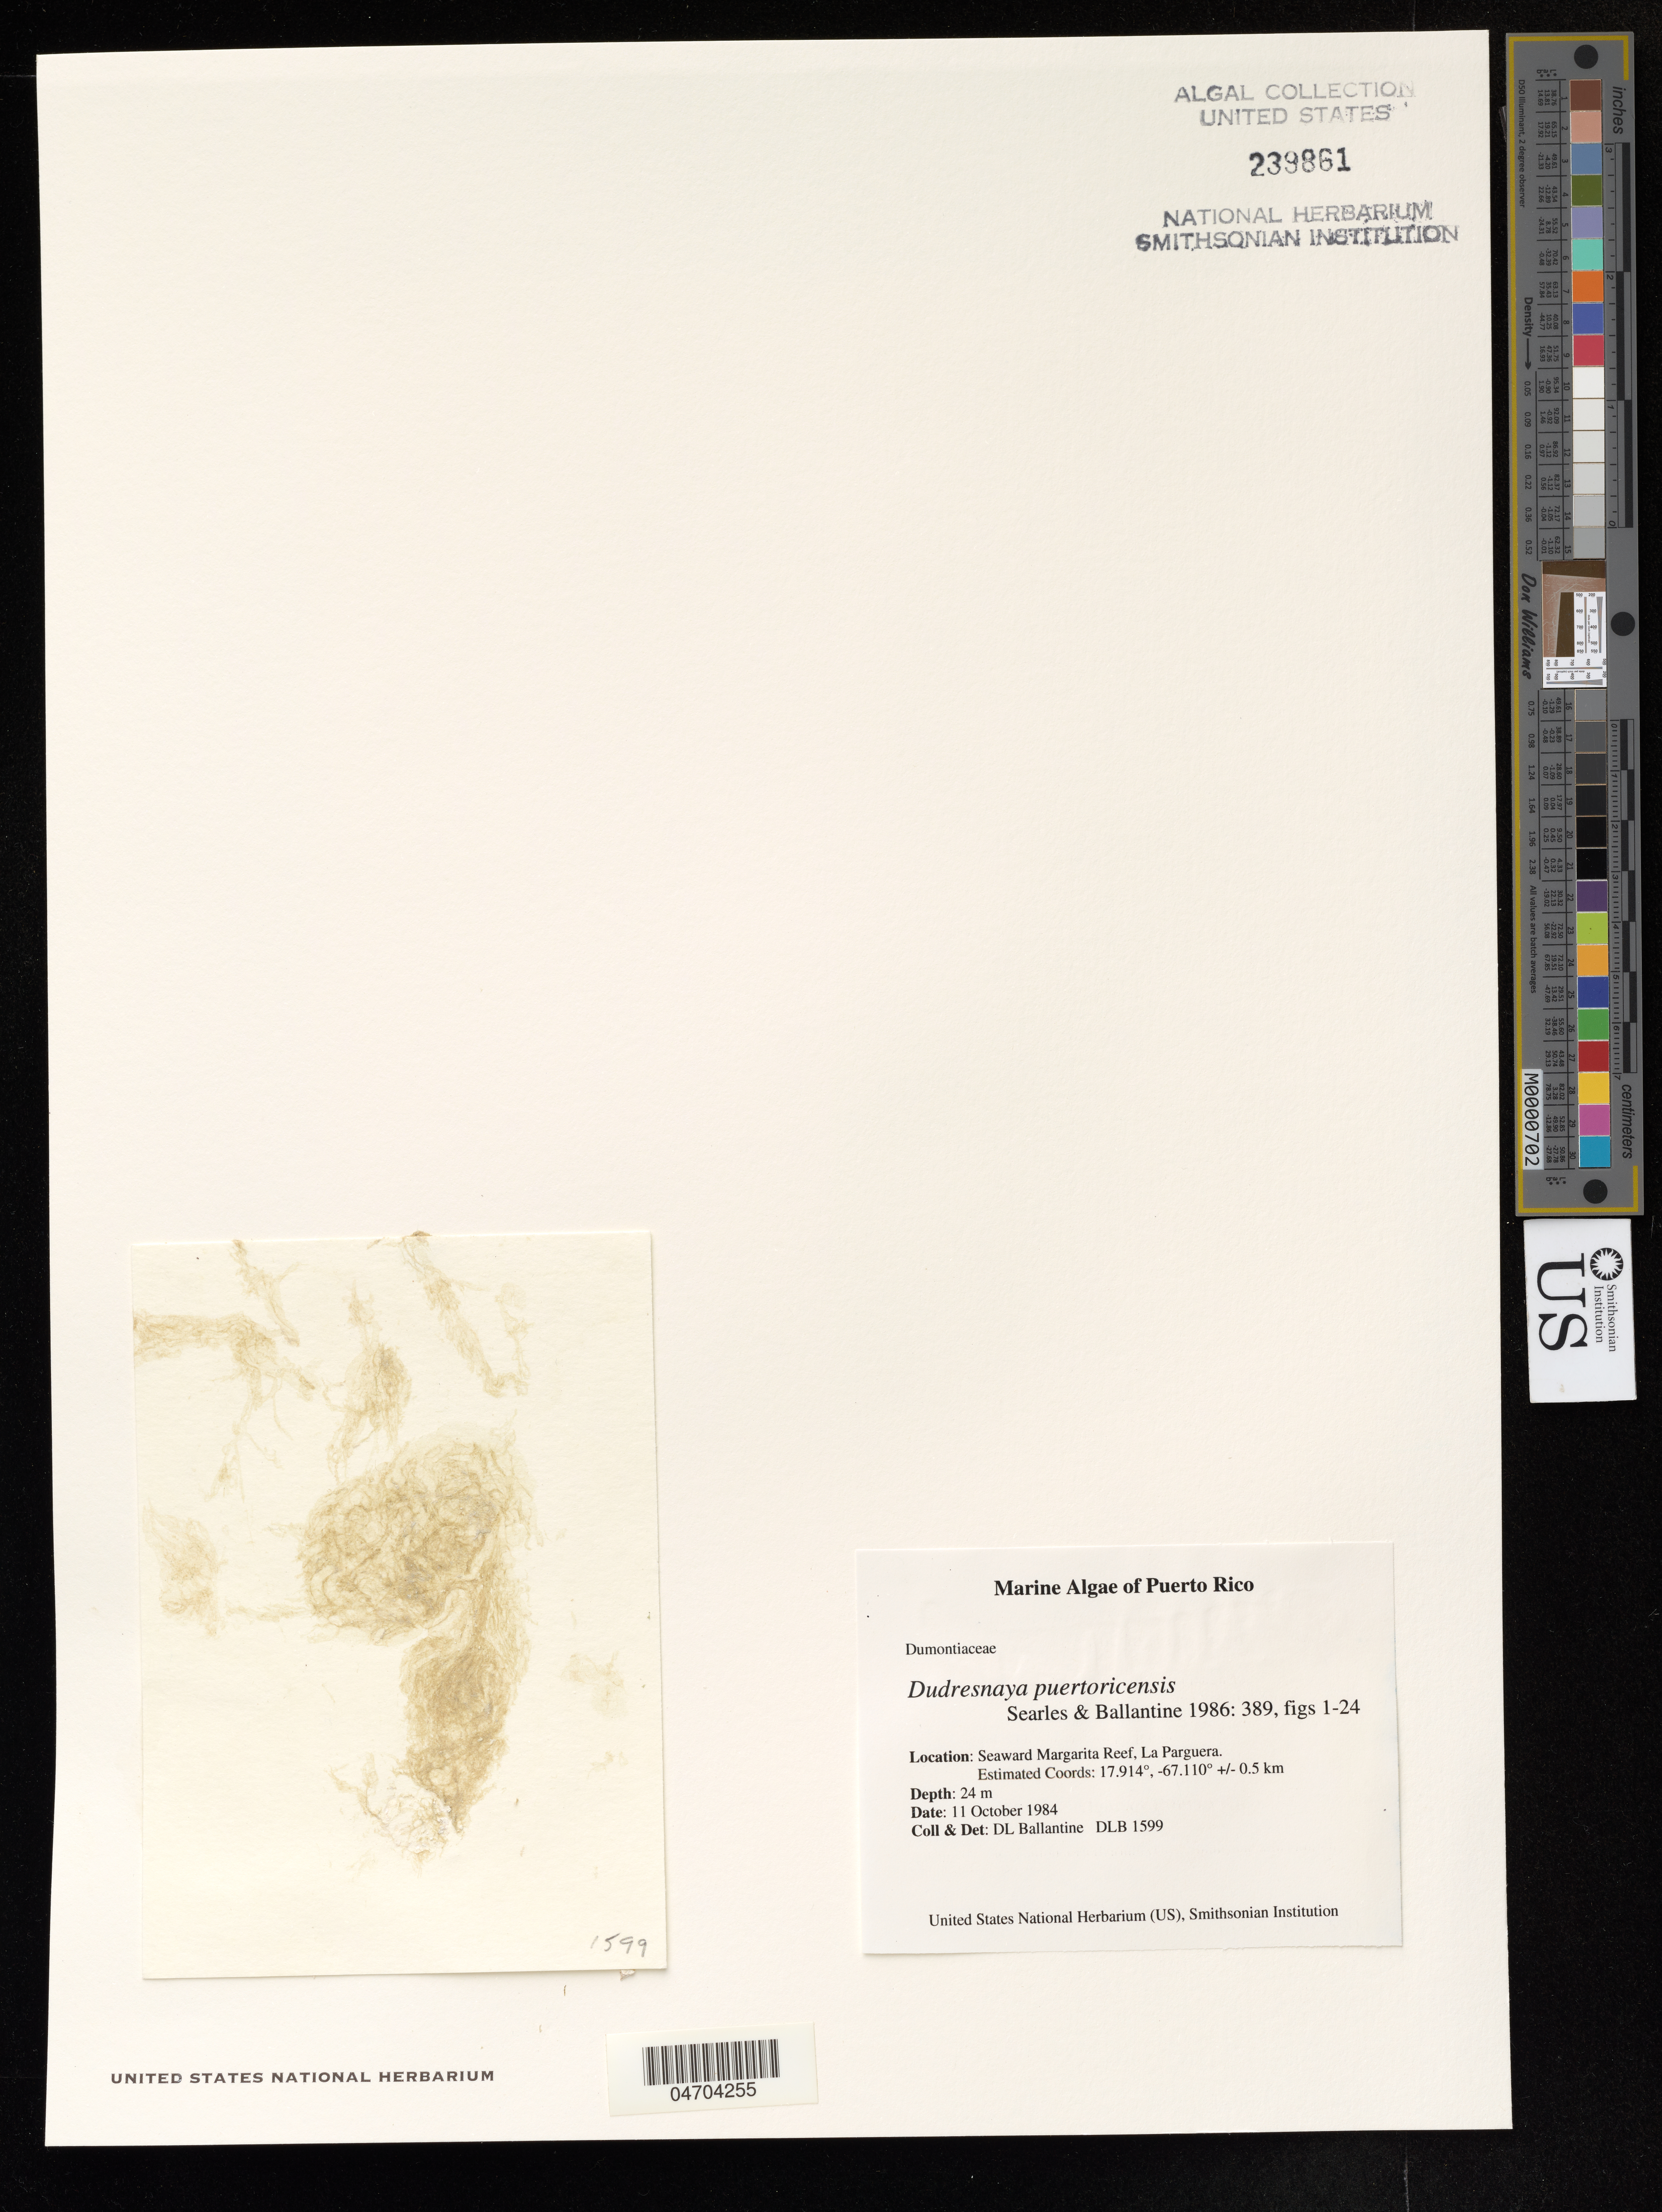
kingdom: Plantae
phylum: Rhodophyta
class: Florideophyceae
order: Gigartinales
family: Dumontiaceae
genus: Dudresnaya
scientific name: Dudresnaya puertoricensis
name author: Searles & D.L. Ballant.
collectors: D. Ballantine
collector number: DLB1599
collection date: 1984-10-11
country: Puerto Rico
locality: Seaward Margarita Reef, La Parguera.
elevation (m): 24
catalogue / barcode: US 239861